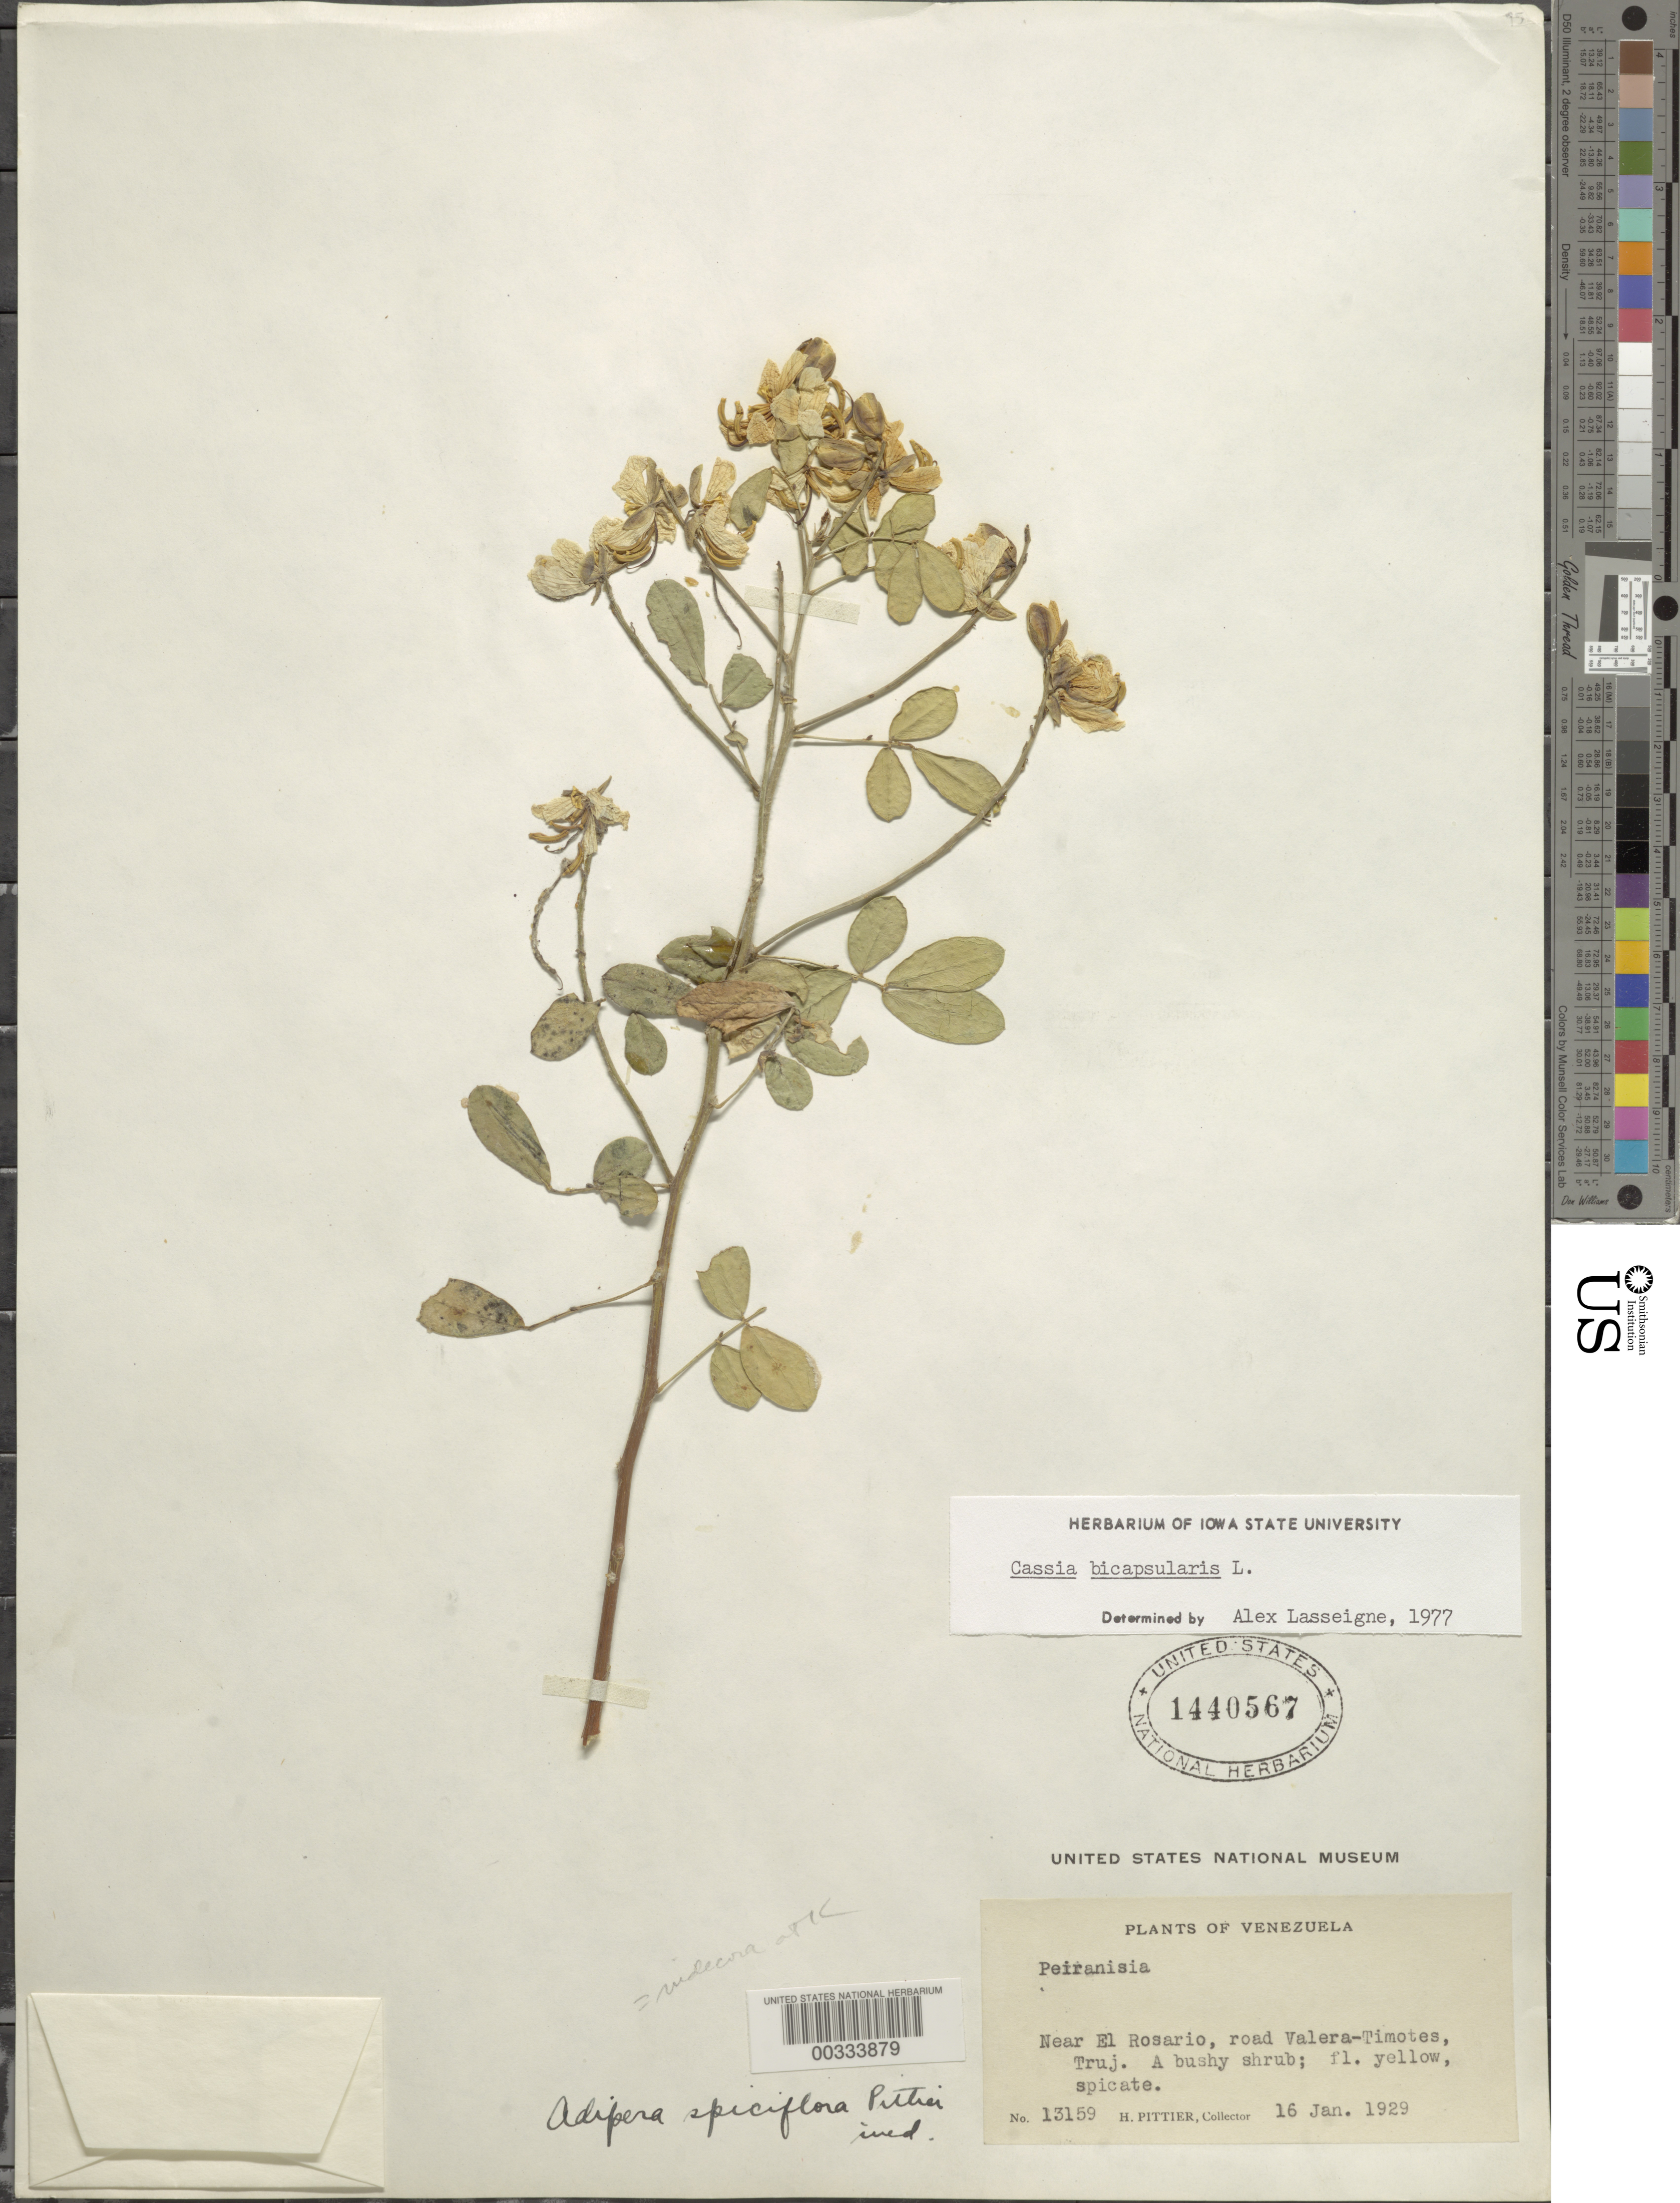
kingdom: Plantae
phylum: Tracheophyta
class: Magnoliopsida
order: Fabales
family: Fabaceae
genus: Senna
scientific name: Senna bicapsularis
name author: (L.) Roxb.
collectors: H. F. Pittier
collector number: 13159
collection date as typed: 16 Jan 1929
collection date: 1929-01-16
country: Venezuela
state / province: Trujillo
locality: Near el rosario, road valera-timotes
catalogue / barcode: US 1440567